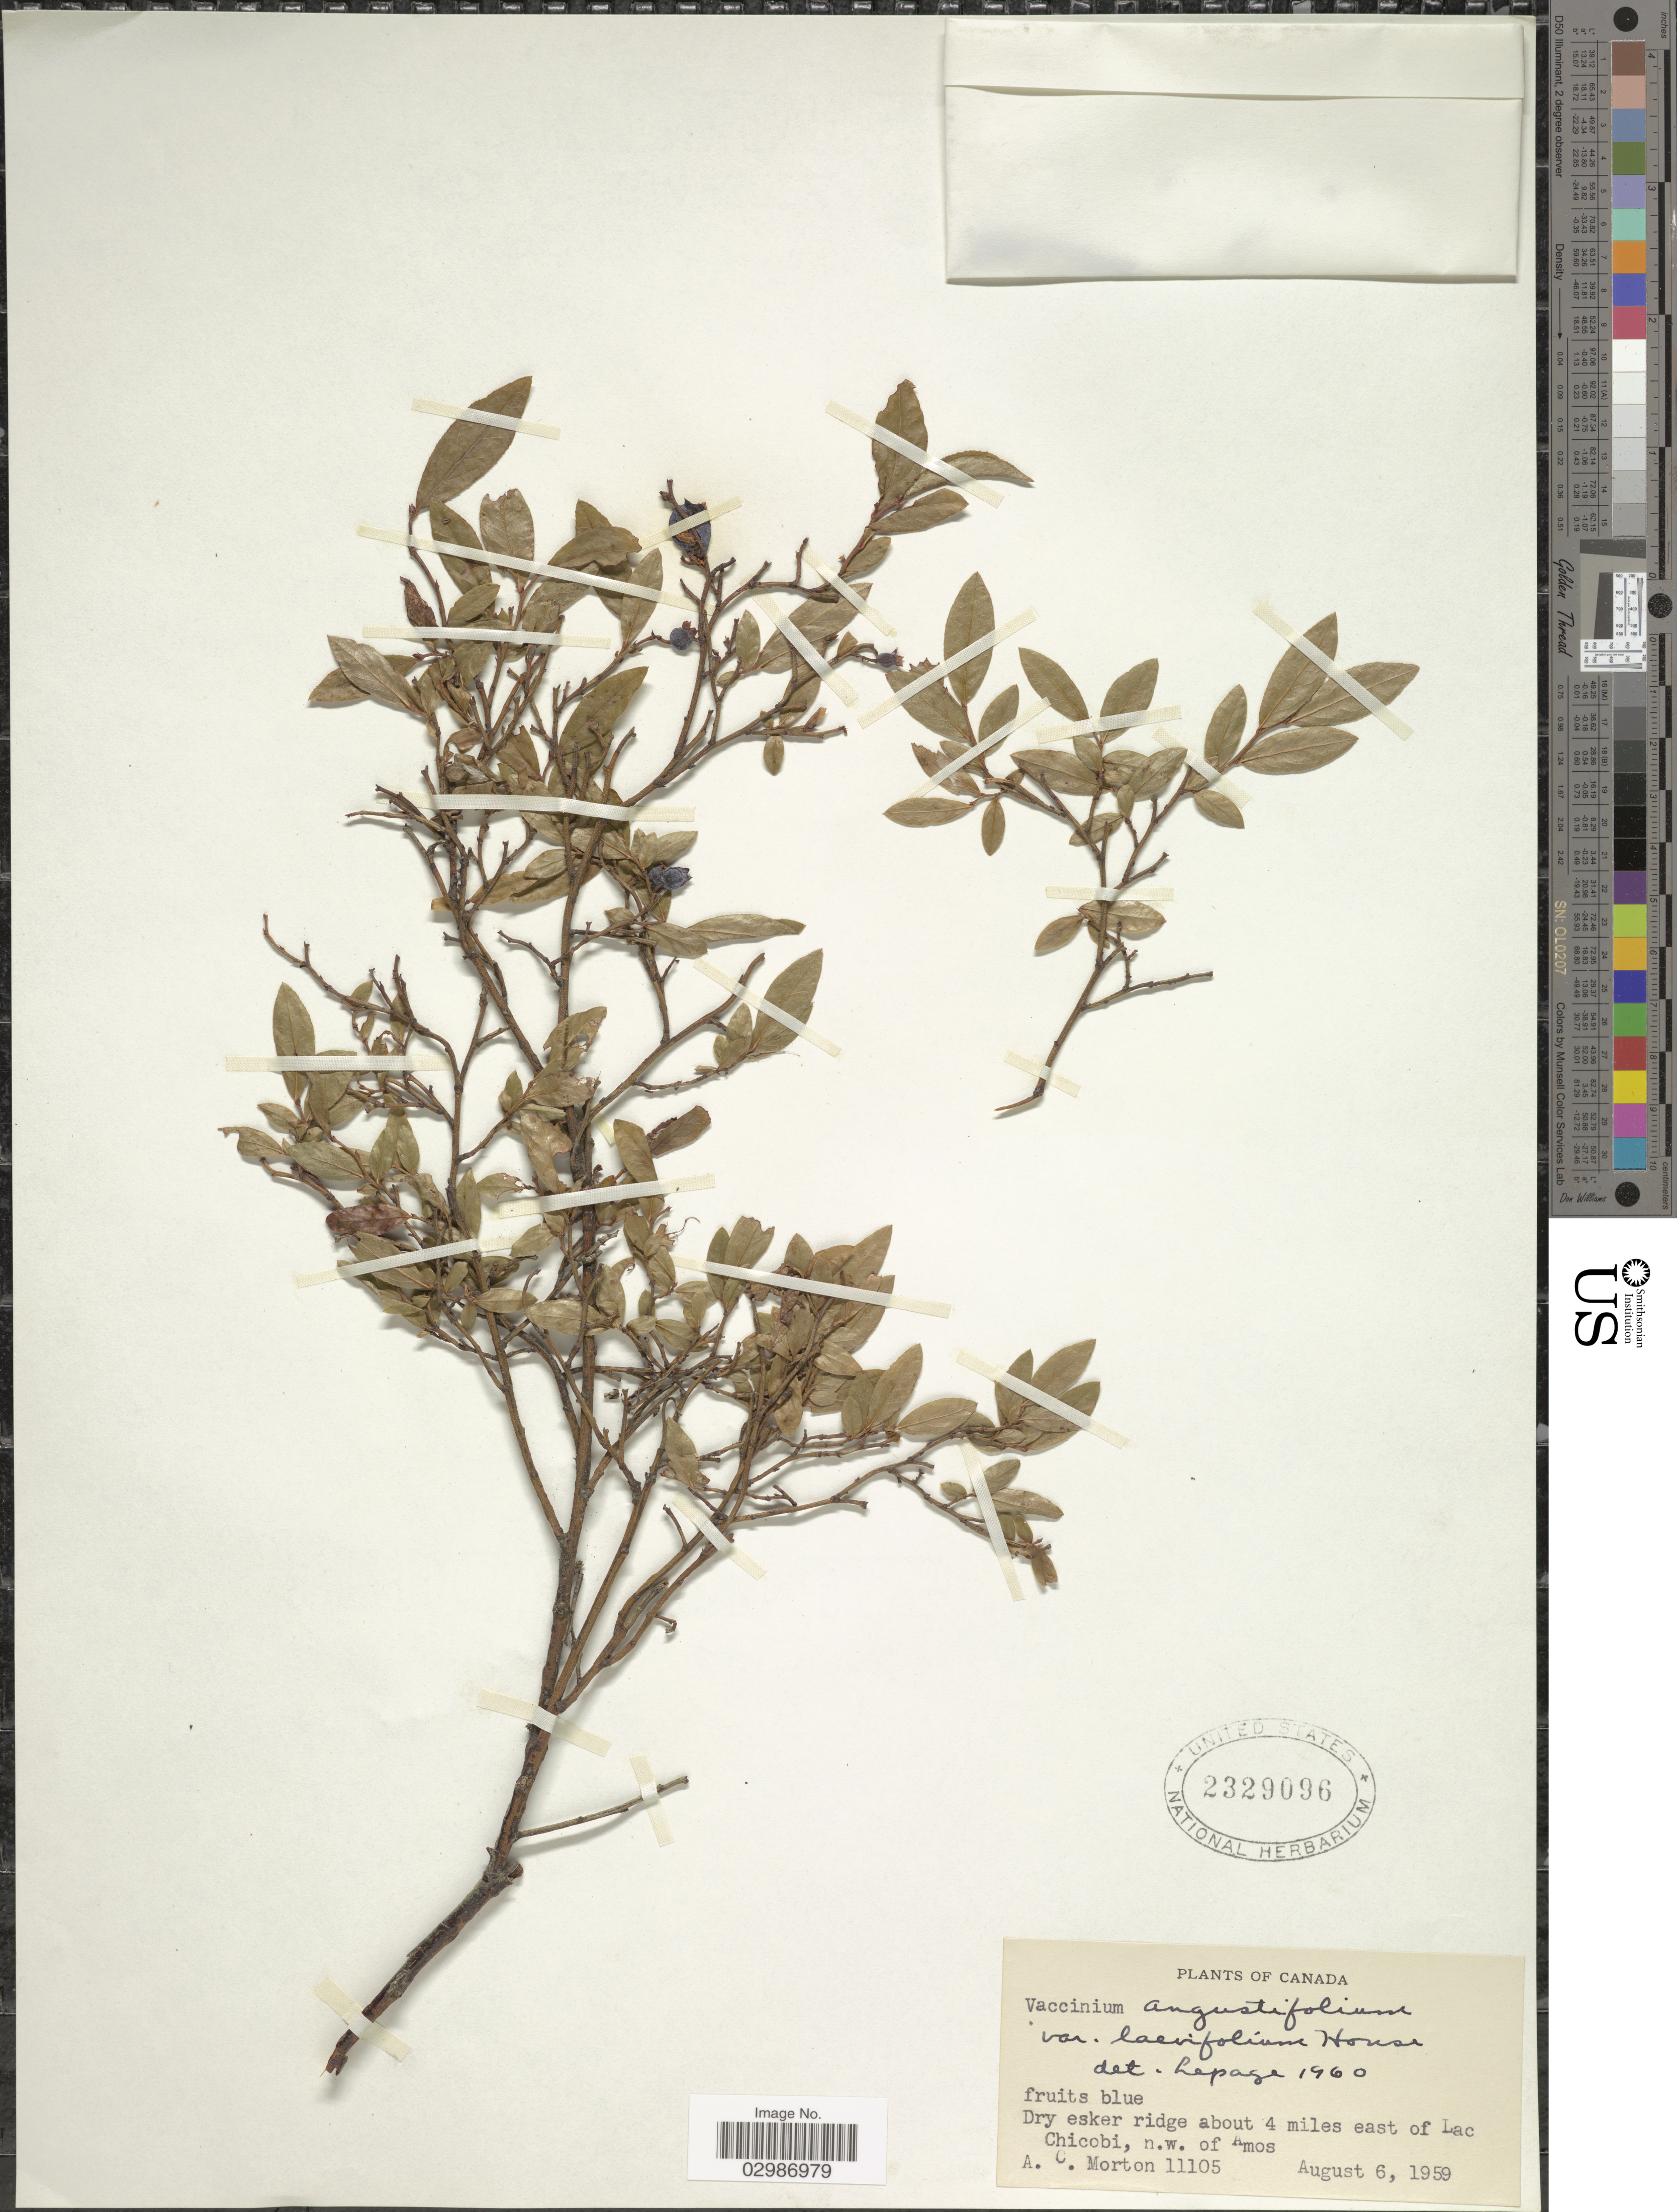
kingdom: Plantae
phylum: Tracheophyta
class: Magnoliopsida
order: Ericales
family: Ericaceae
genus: Vaccinium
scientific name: Vaccinium angustifolium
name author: Aiton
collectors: A. Morton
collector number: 11105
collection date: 1959-08-06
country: Canada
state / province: Quebec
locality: Dry esker ridge about 4 miles east of Lac Chicobi, n.w. of Amos.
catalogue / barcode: US 2329096